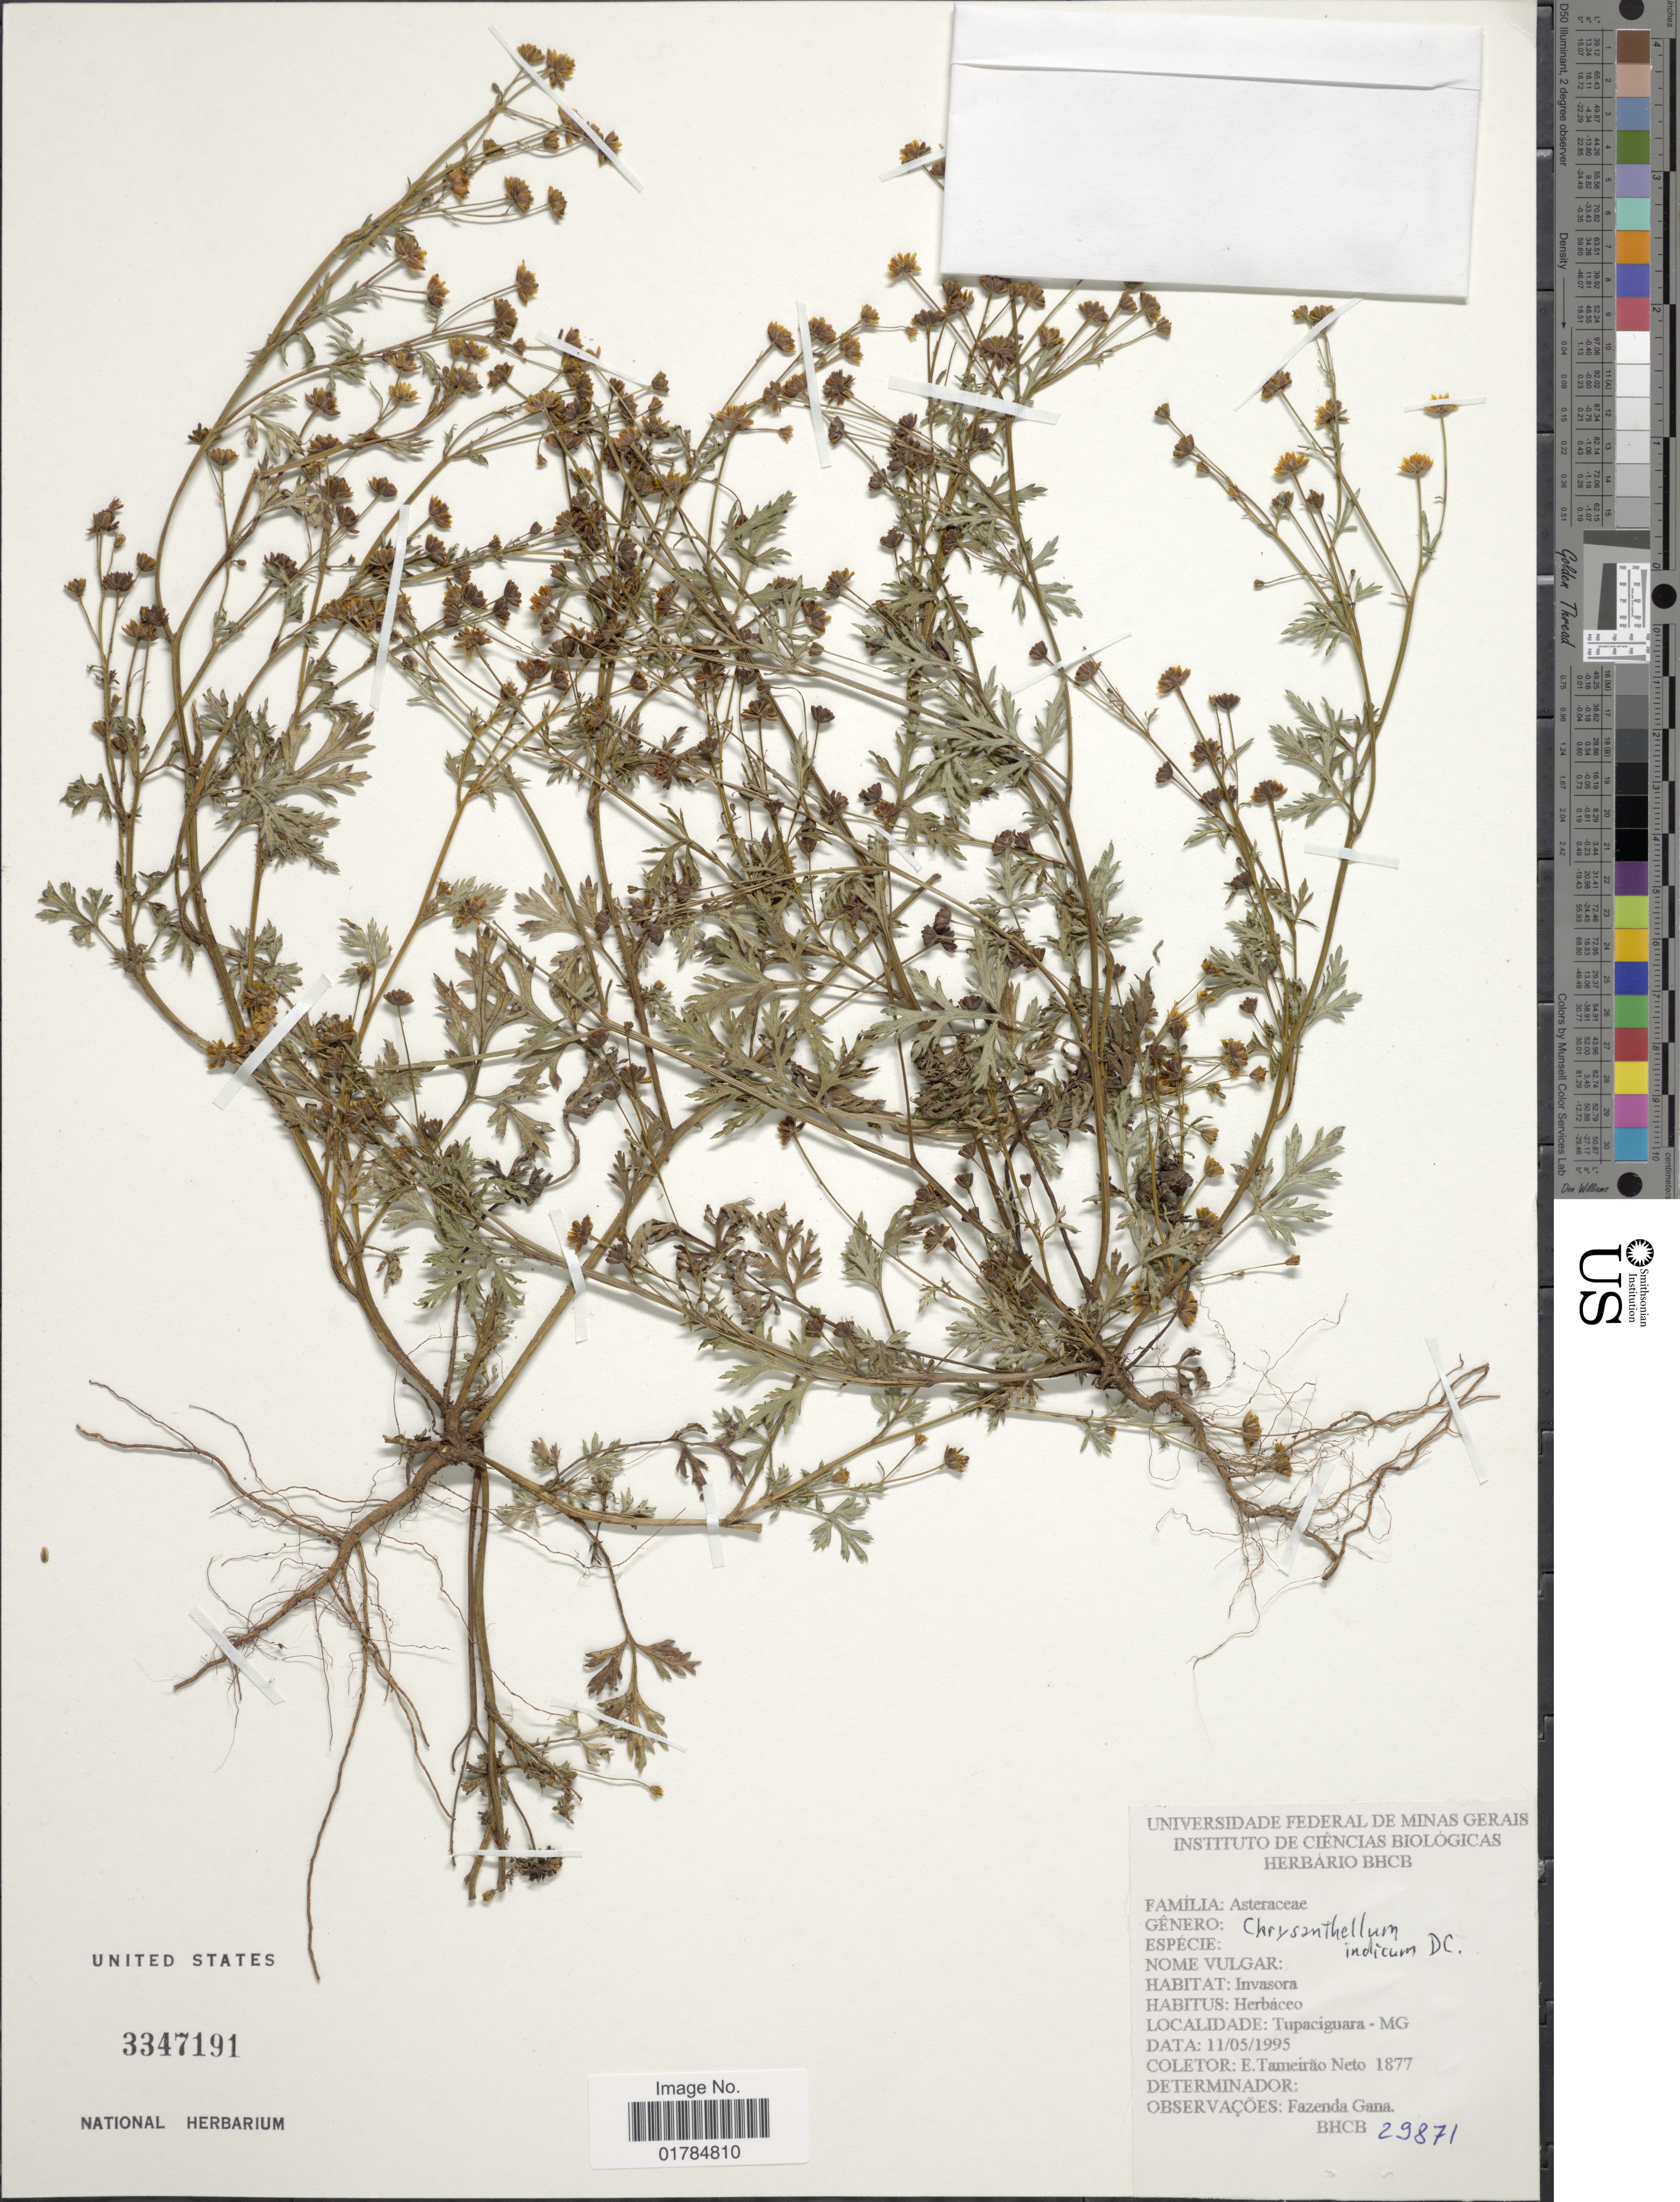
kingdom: Plantae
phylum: Tracheophyta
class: Magnoliopsida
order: Asterales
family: Asteraceae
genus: Chrysanthellum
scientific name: Chrysanthellum indicum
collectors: E. Tameirão Neto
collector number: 1877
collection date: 1995-05-11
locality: Tupaciguara - MG.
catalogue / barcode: US 3347191